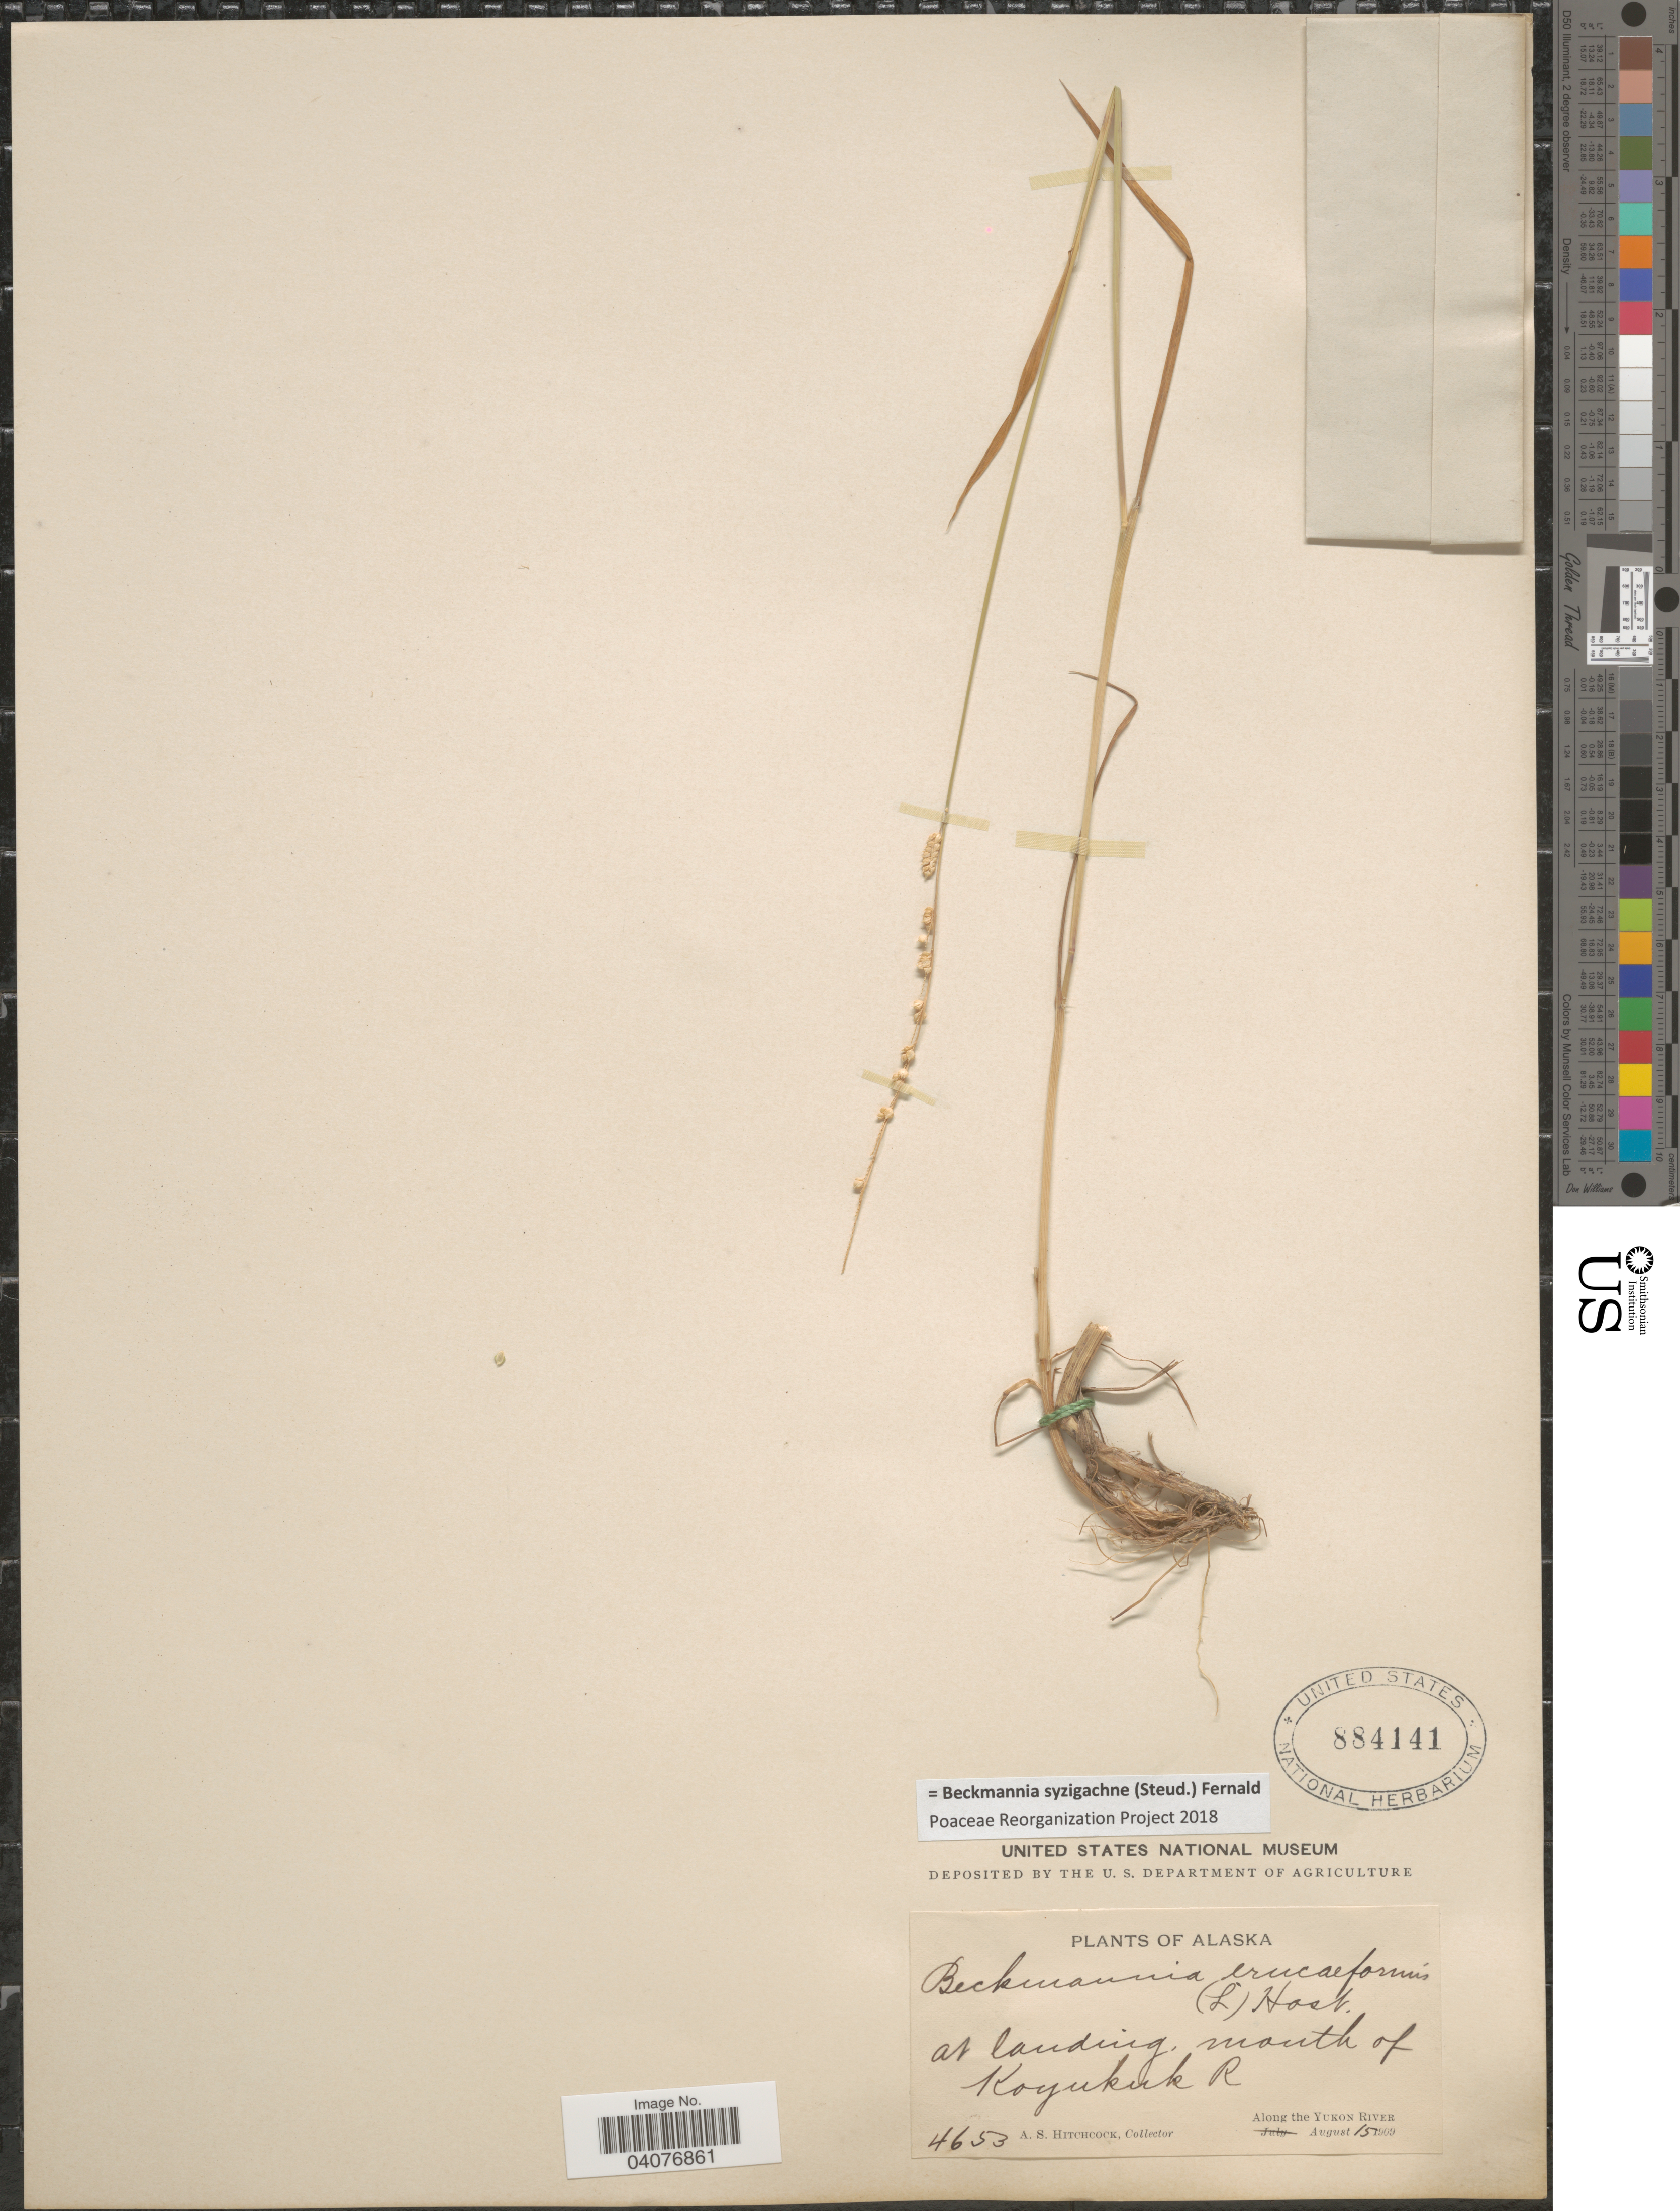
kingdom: Plantae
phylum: Tracheophyta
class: Liliopsida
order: Poales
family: Poaceae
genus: Beckmannia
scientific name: Beckmannia syzigachne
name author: (Steud.) Fernald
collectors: A. S. Hitchcock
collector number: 4653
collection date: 1909-08-15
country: United States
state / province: Alaska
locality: At landing, mouth of Koyukuk R. Along the Yukon River.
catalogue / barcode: US 884141